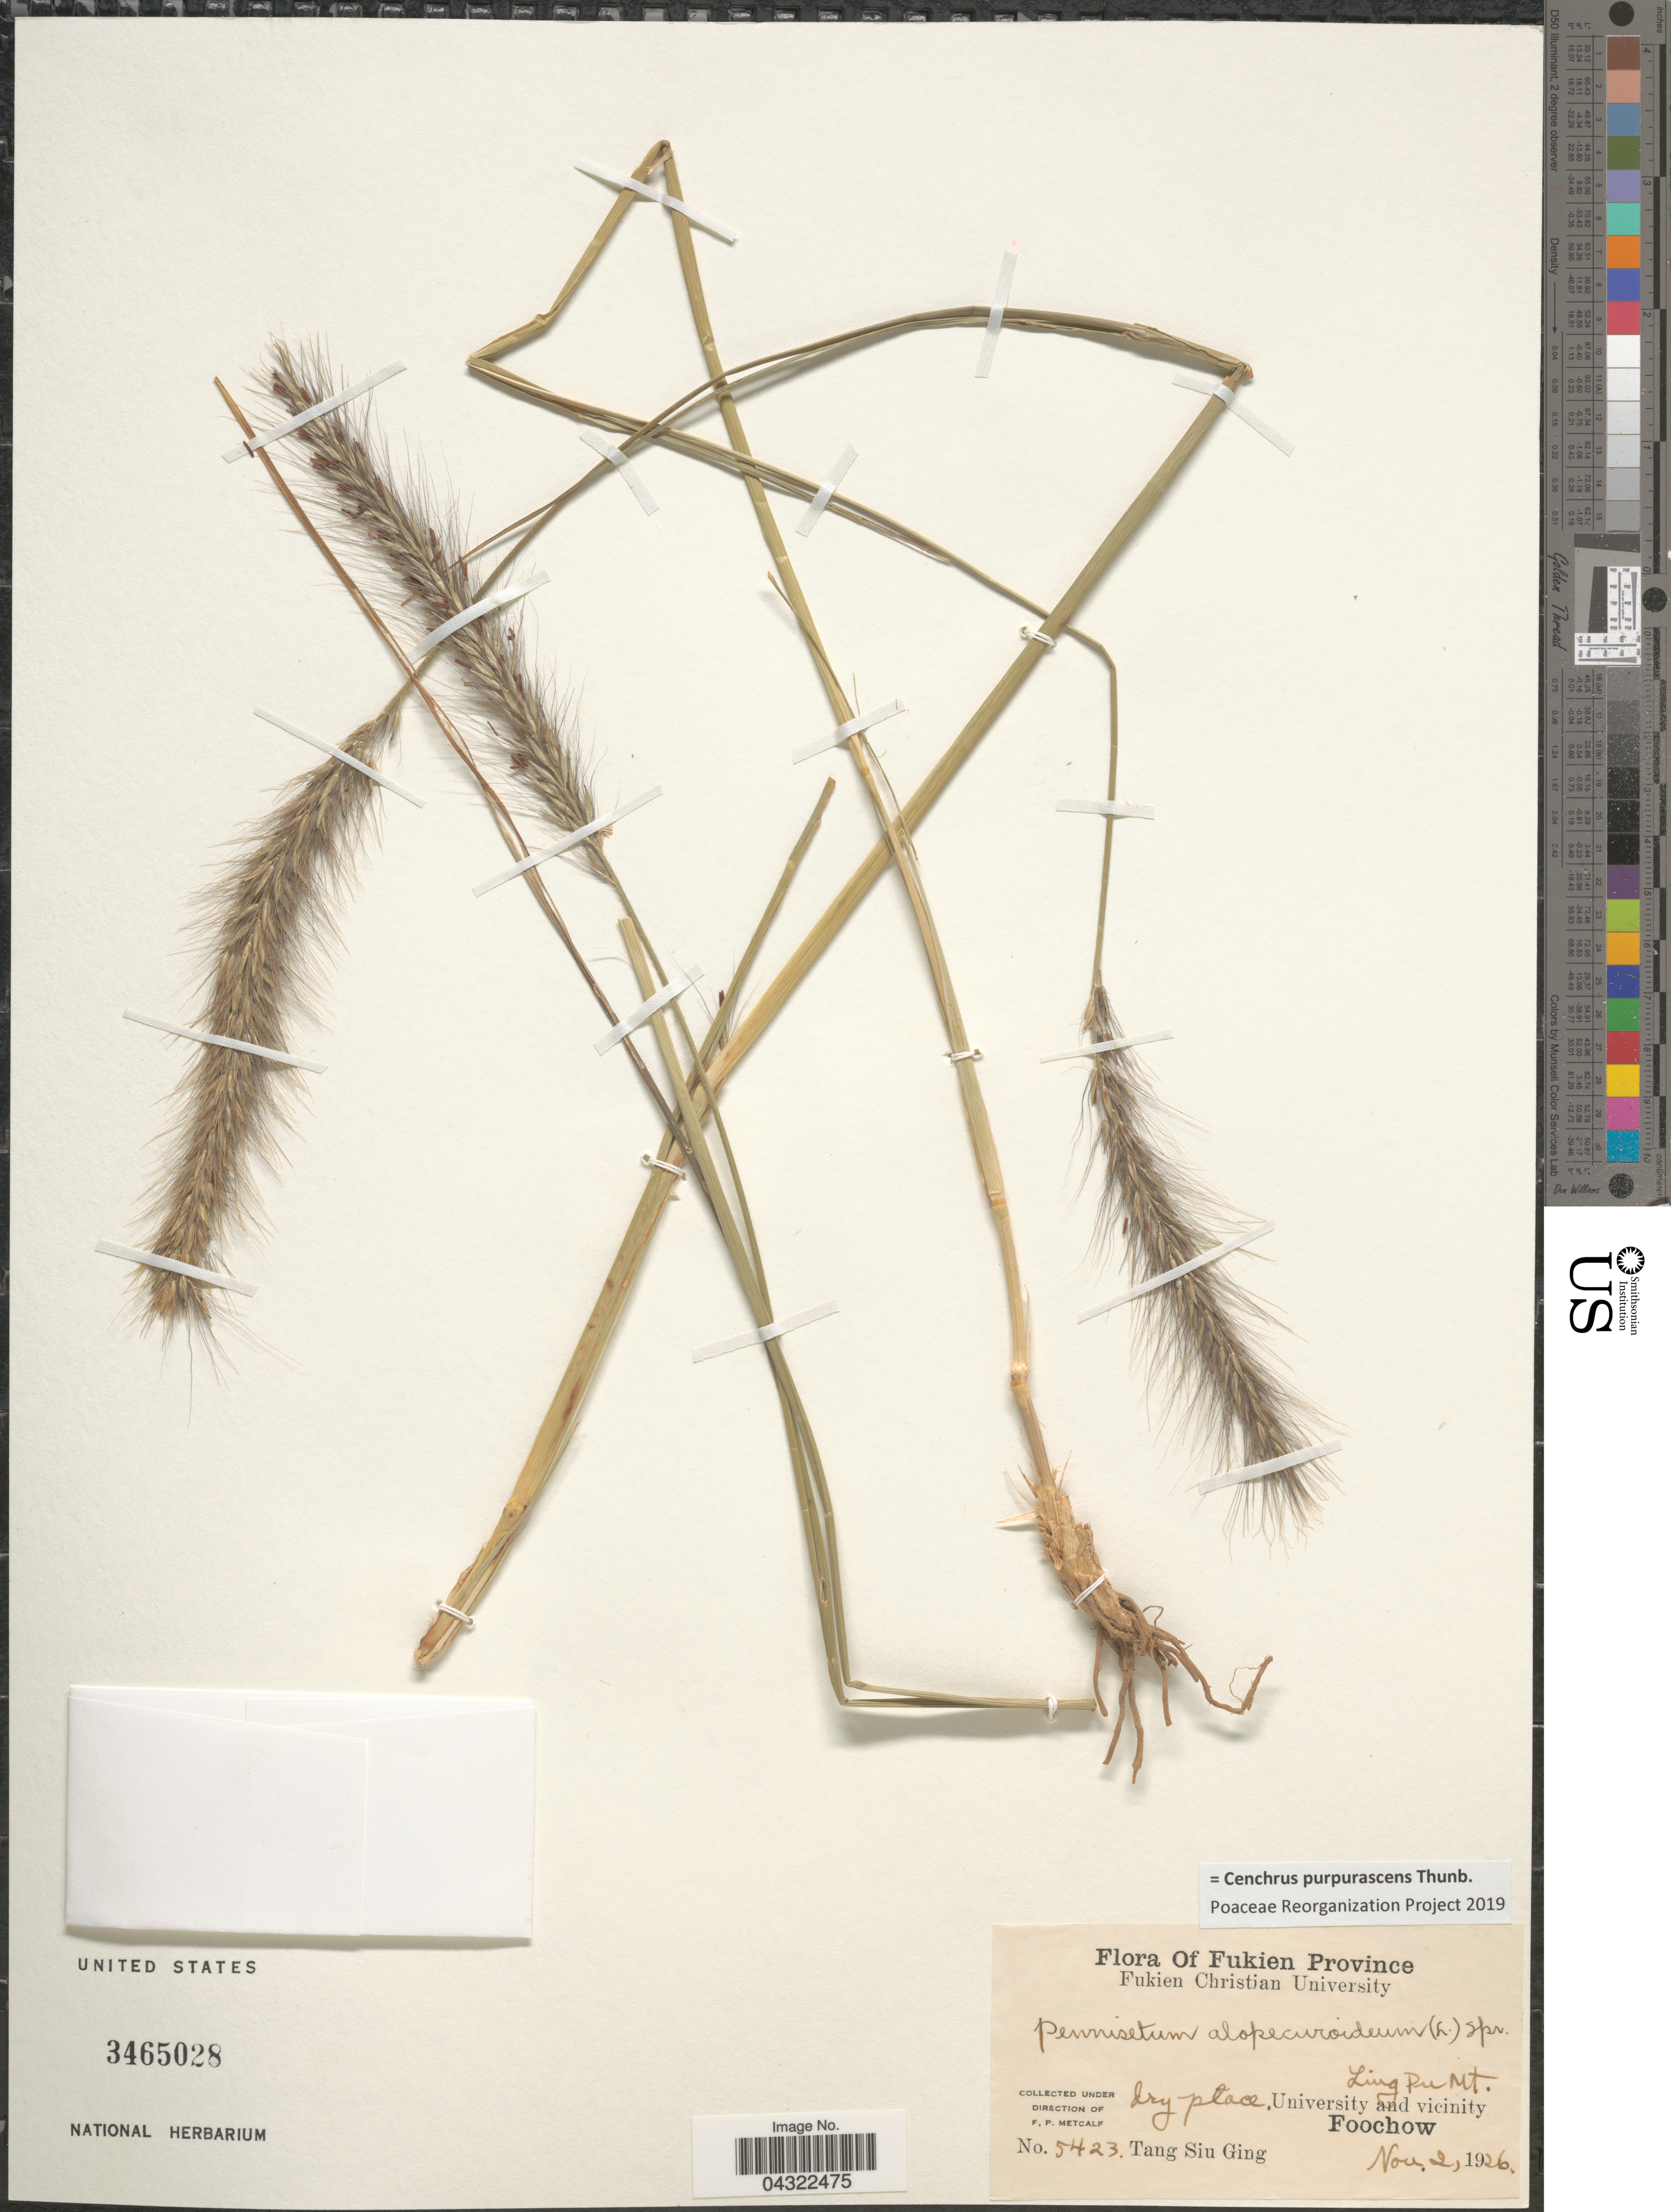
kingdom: Plantae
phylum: Tracheophyta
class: Liliopsida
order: Poales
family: Poaceae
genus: Cenchrus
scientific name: Cenchrus purpurascens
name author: Thunb.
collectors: S. Tang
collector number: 5423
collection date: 1926-11-02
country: China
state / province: Fujian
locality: Fukien Province. Ling Pu Mt. University and vicinity Foochow.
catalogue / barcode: US 3465028